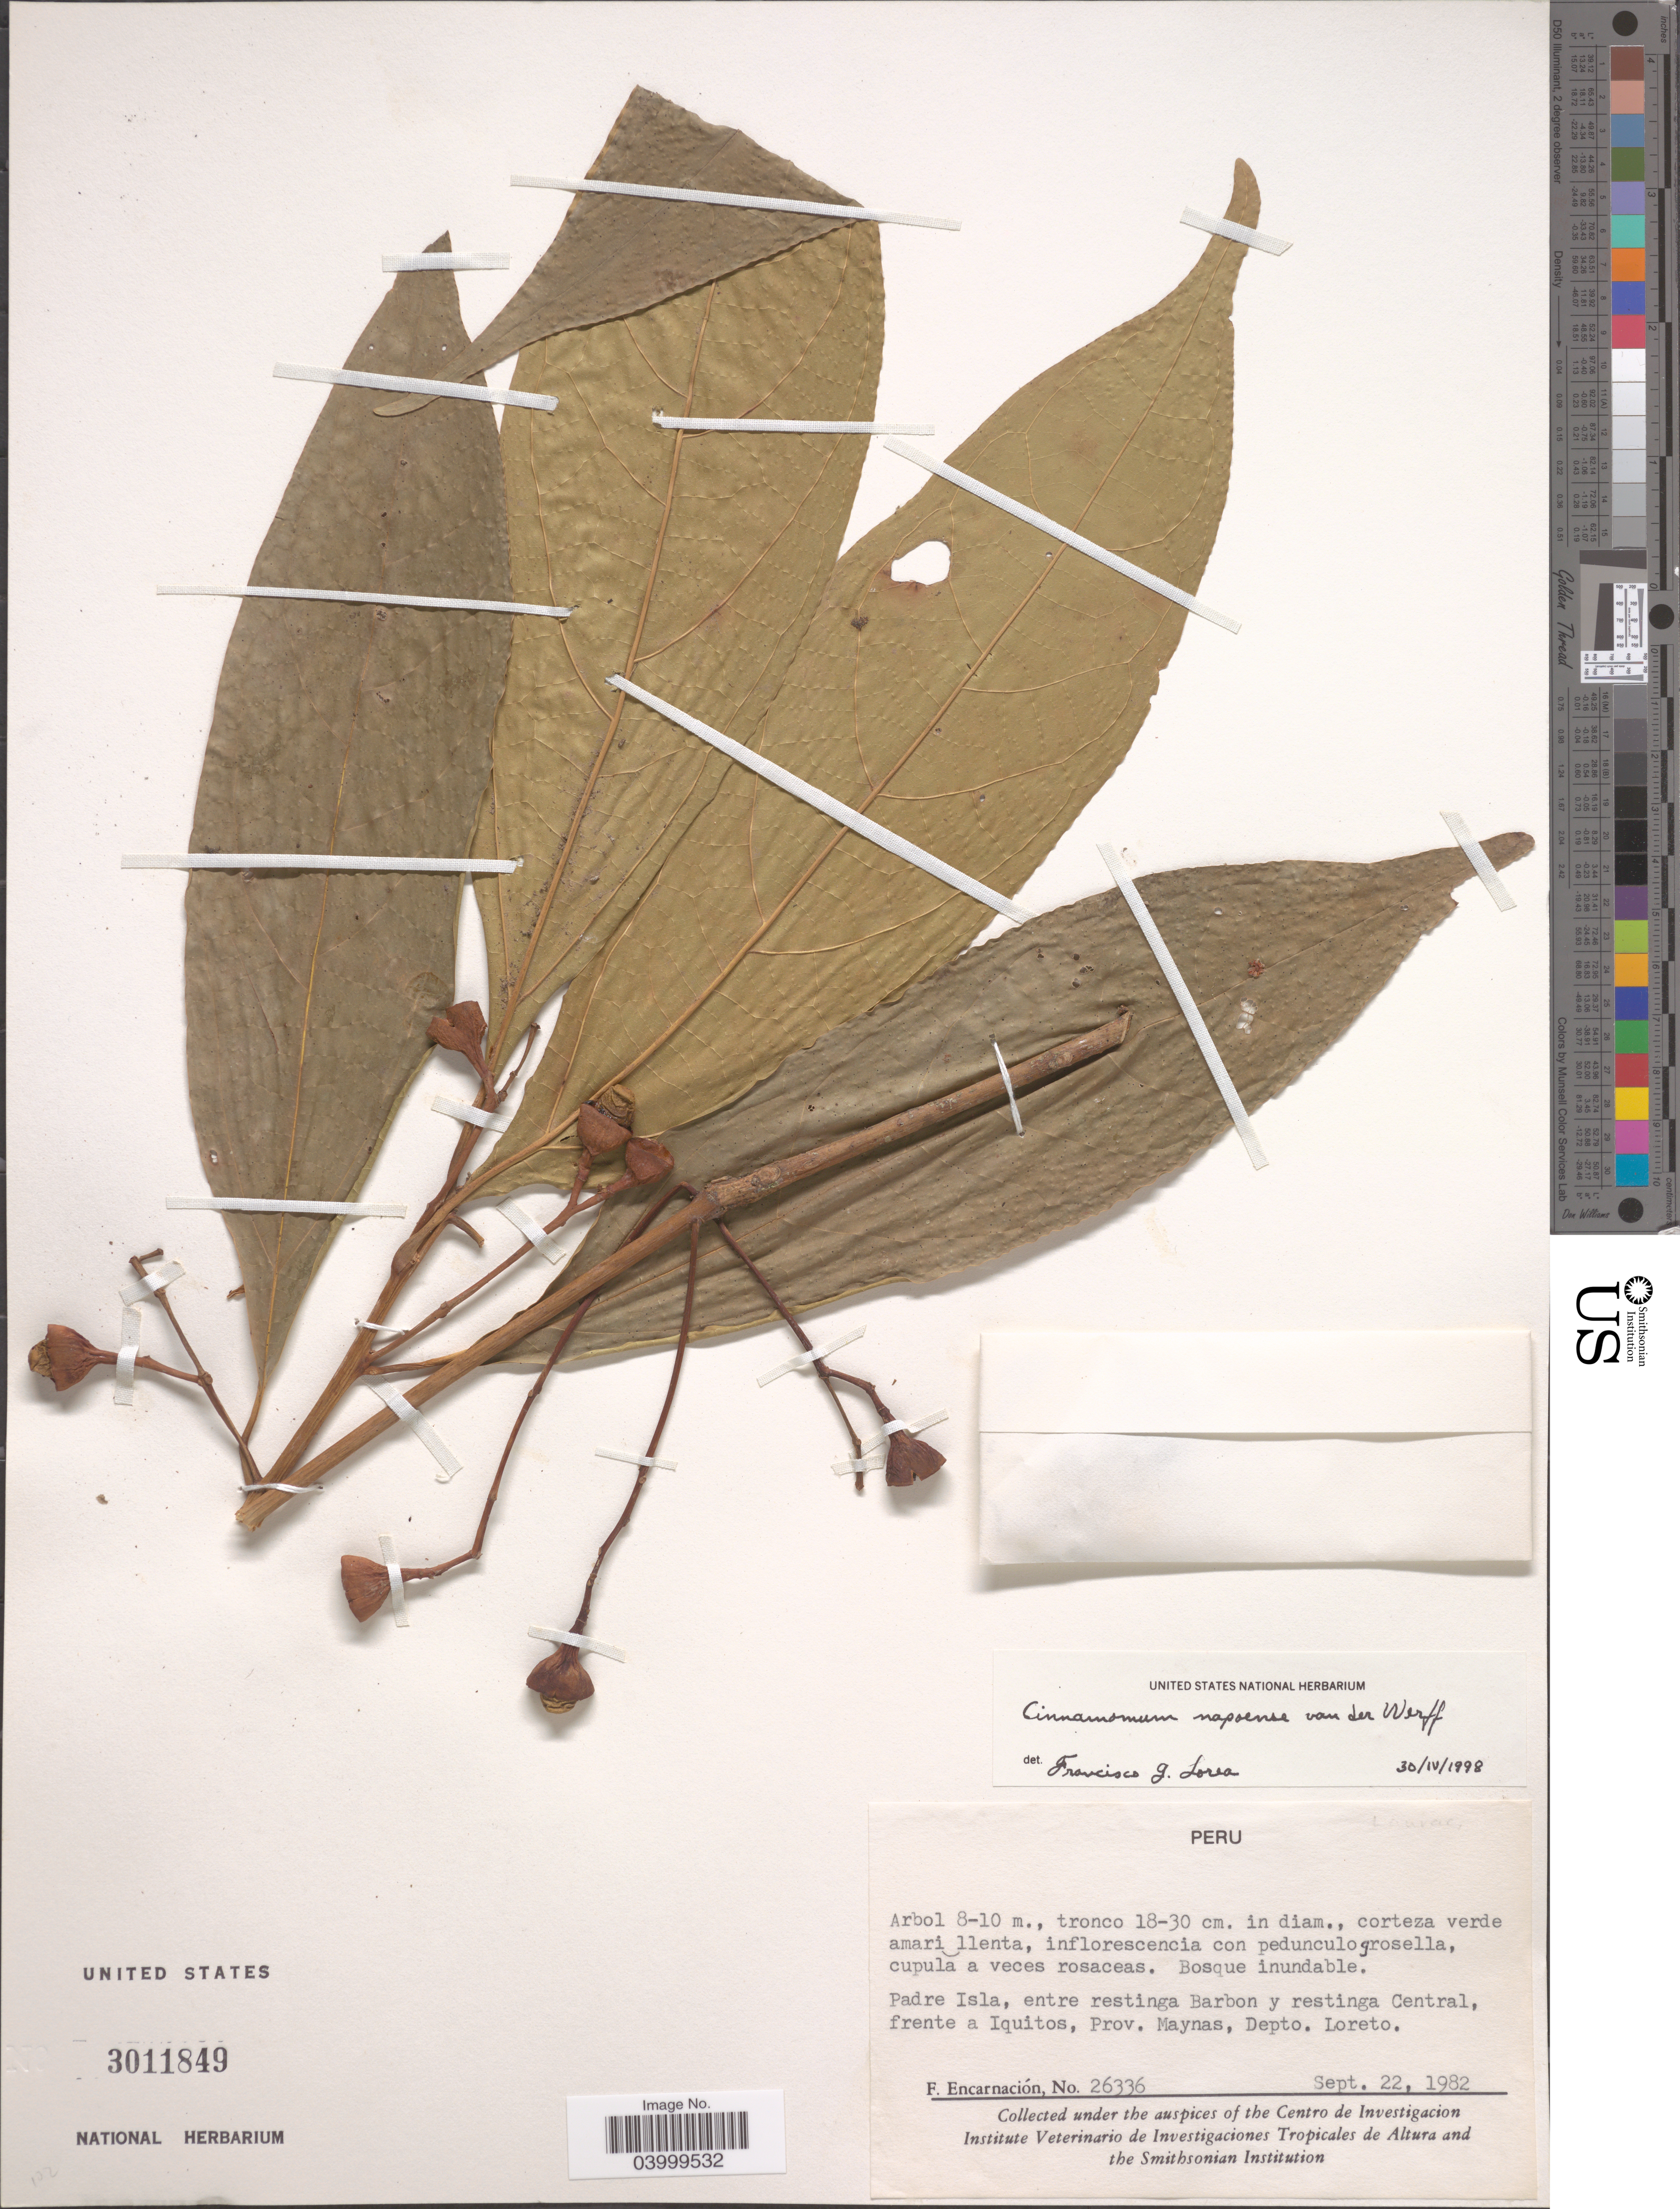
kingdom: Plantae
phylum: Tracheophyta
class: Magnoliopsida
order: Laurales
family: Lauraceae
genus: Cinnamomum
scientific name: Cinnamomum napoense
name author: van der Werff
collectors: F. Encarnación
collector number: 26336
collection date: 1982-09-22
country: Peru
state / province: Loreto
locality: Padre Isla, entre restinga Barbon y restinga Central, frente a Iquitos, Prov. Maynas, Depto. Loreto.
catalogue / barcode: US 3011849